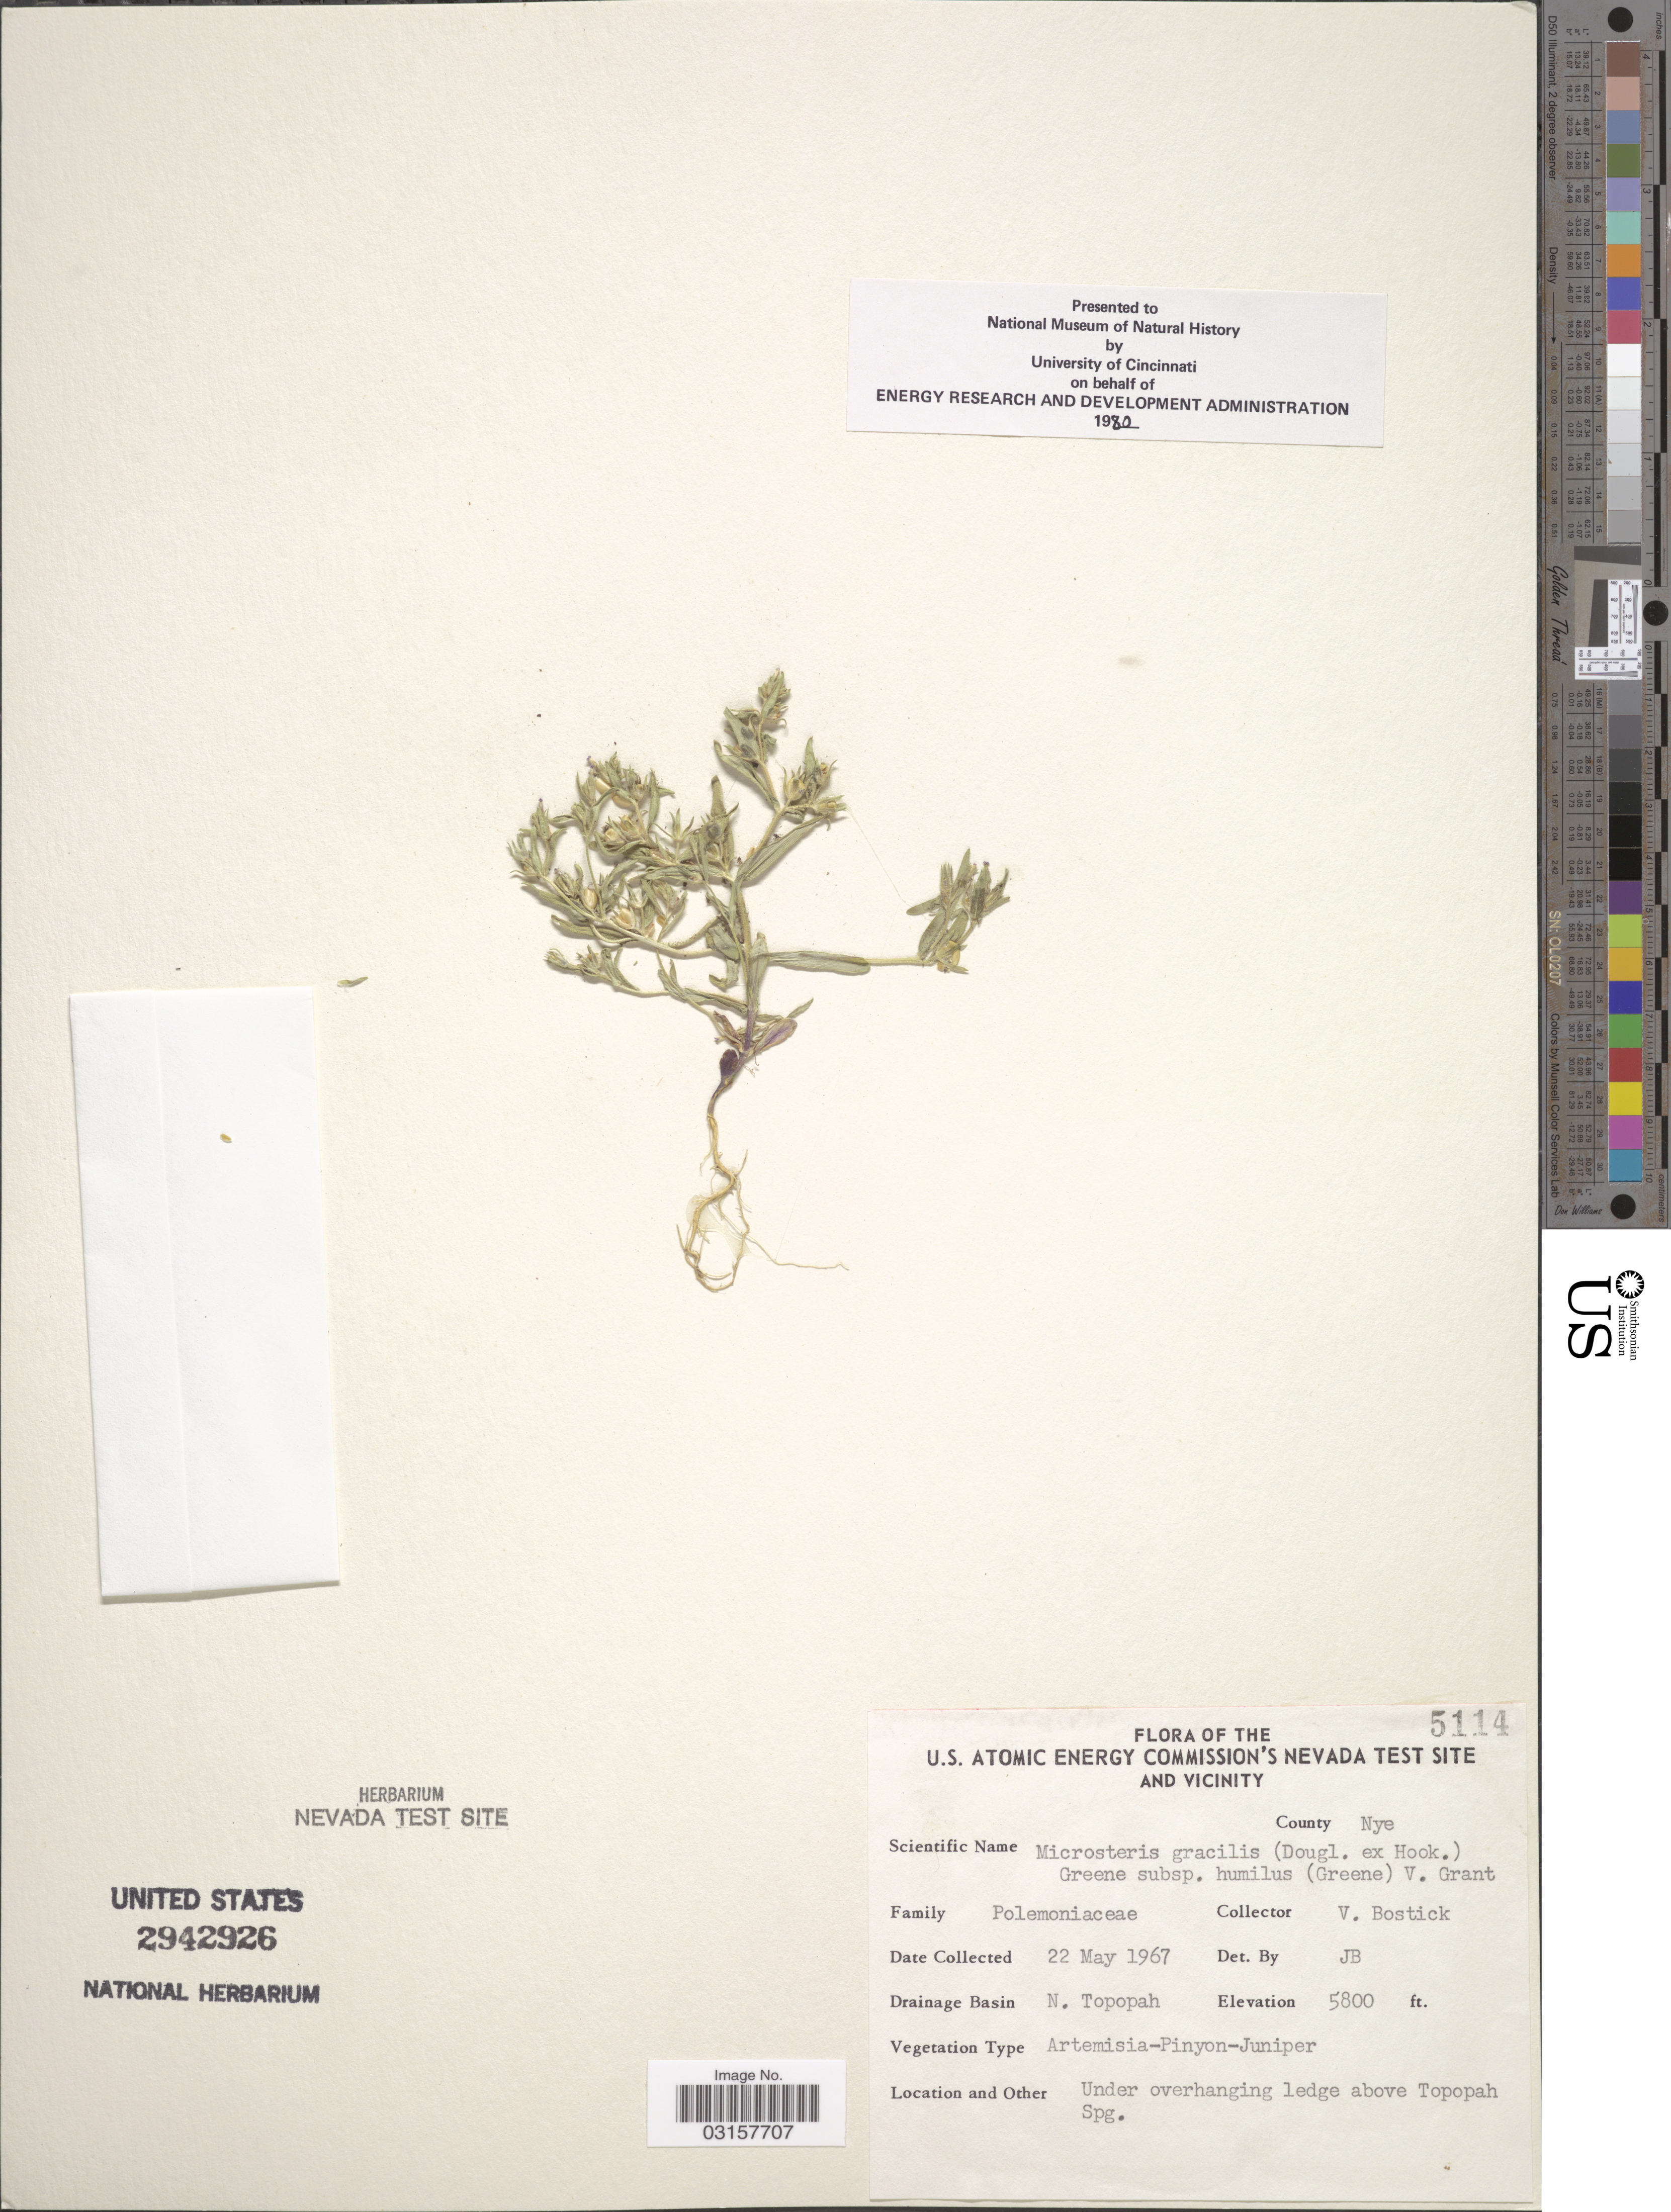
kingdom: Plantae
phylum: Tracheophyta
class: Magnoliopsida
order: Ericales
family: Polemoniaceae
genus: Microsteris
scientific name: Microsteris gracilis var. humilior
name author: (Hook.) Cronquist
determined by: (US) Smithsonian Institution - National Museum of Natural History - Department of Botany (UNITED STATES)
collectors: V. Bostick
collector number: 5114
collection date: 1967-05-22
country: United States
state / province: Nevada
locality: U.S. Atomic Energy Commision's Nevada Test Site and Vicinity. County Nye. Drainage Basin N. Topopah. Under overhanging ledge above Topopah Spg.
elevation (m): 1768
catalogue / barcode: US 2942926